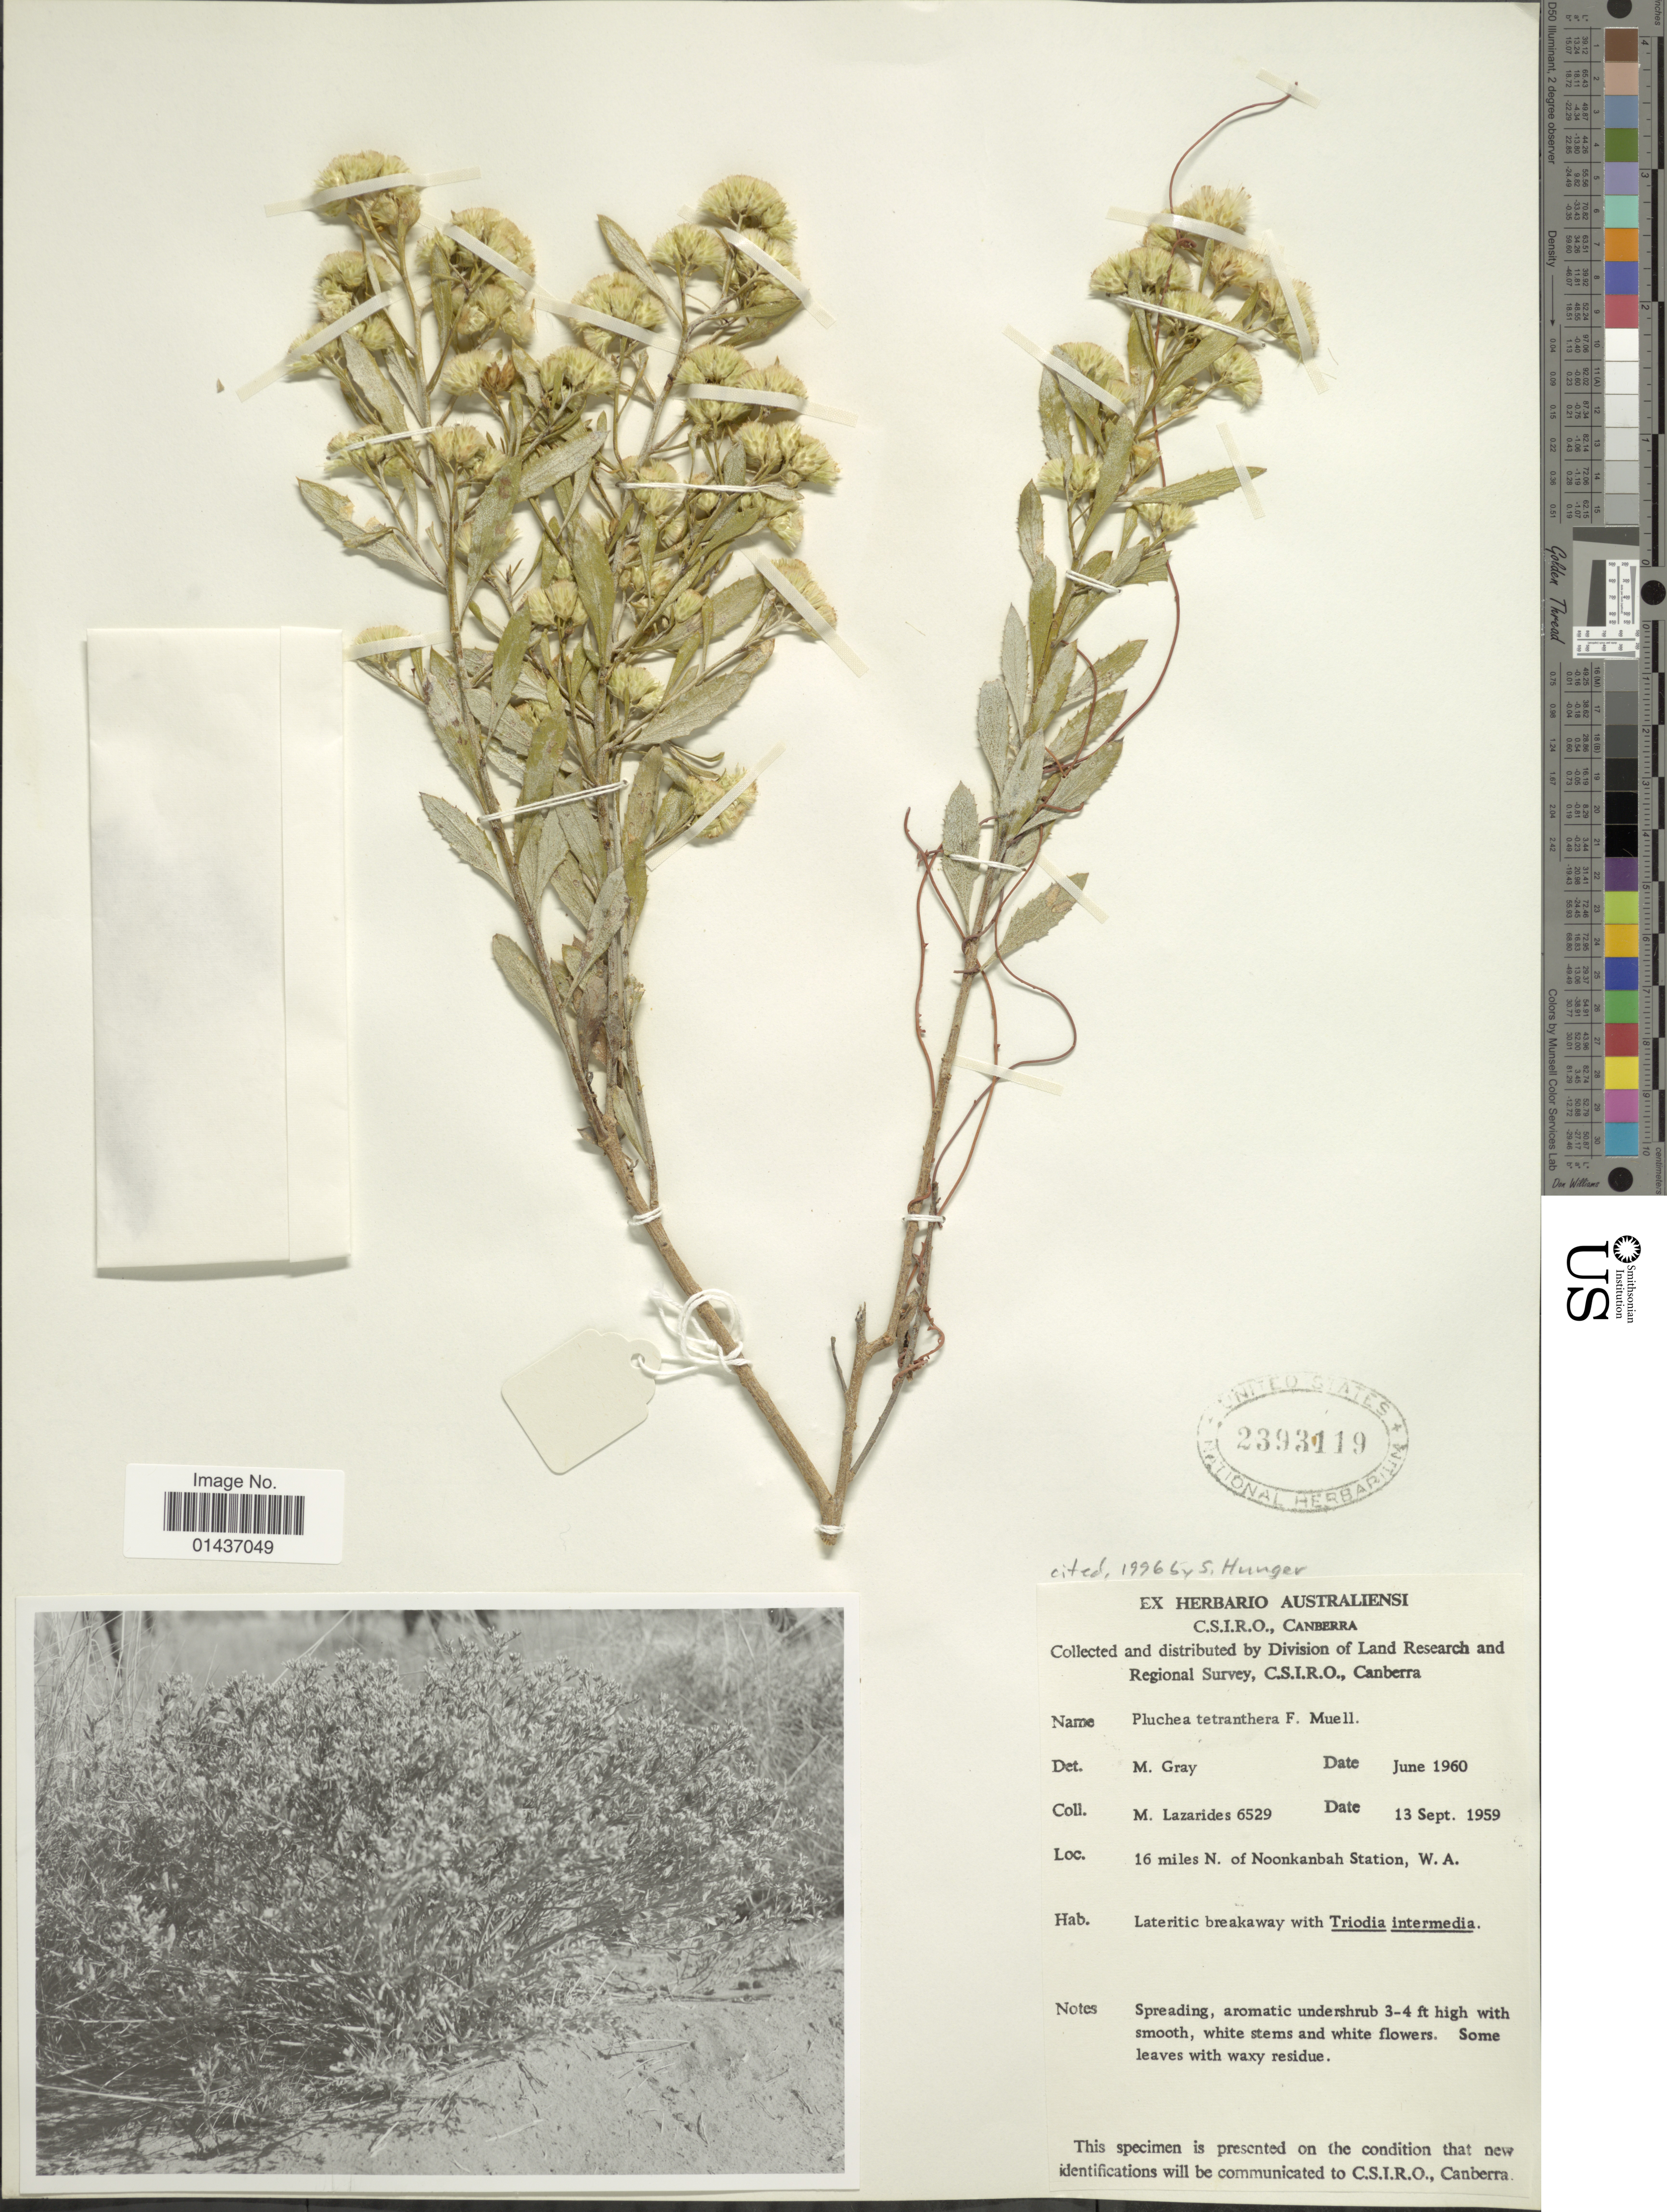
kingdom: Plantae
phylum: Tracheophyta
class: Magnoliopsida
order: Asterales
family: Asteraceae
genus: Pluchea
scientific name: Pluchea tetranthera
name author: F. Muell.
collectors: M. Lazarides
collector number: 6529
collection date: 1959-09-13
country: Australia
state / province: Western Australia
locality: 16 miles N of Noonkanbah Station, W. A.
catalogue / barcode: US 2393119